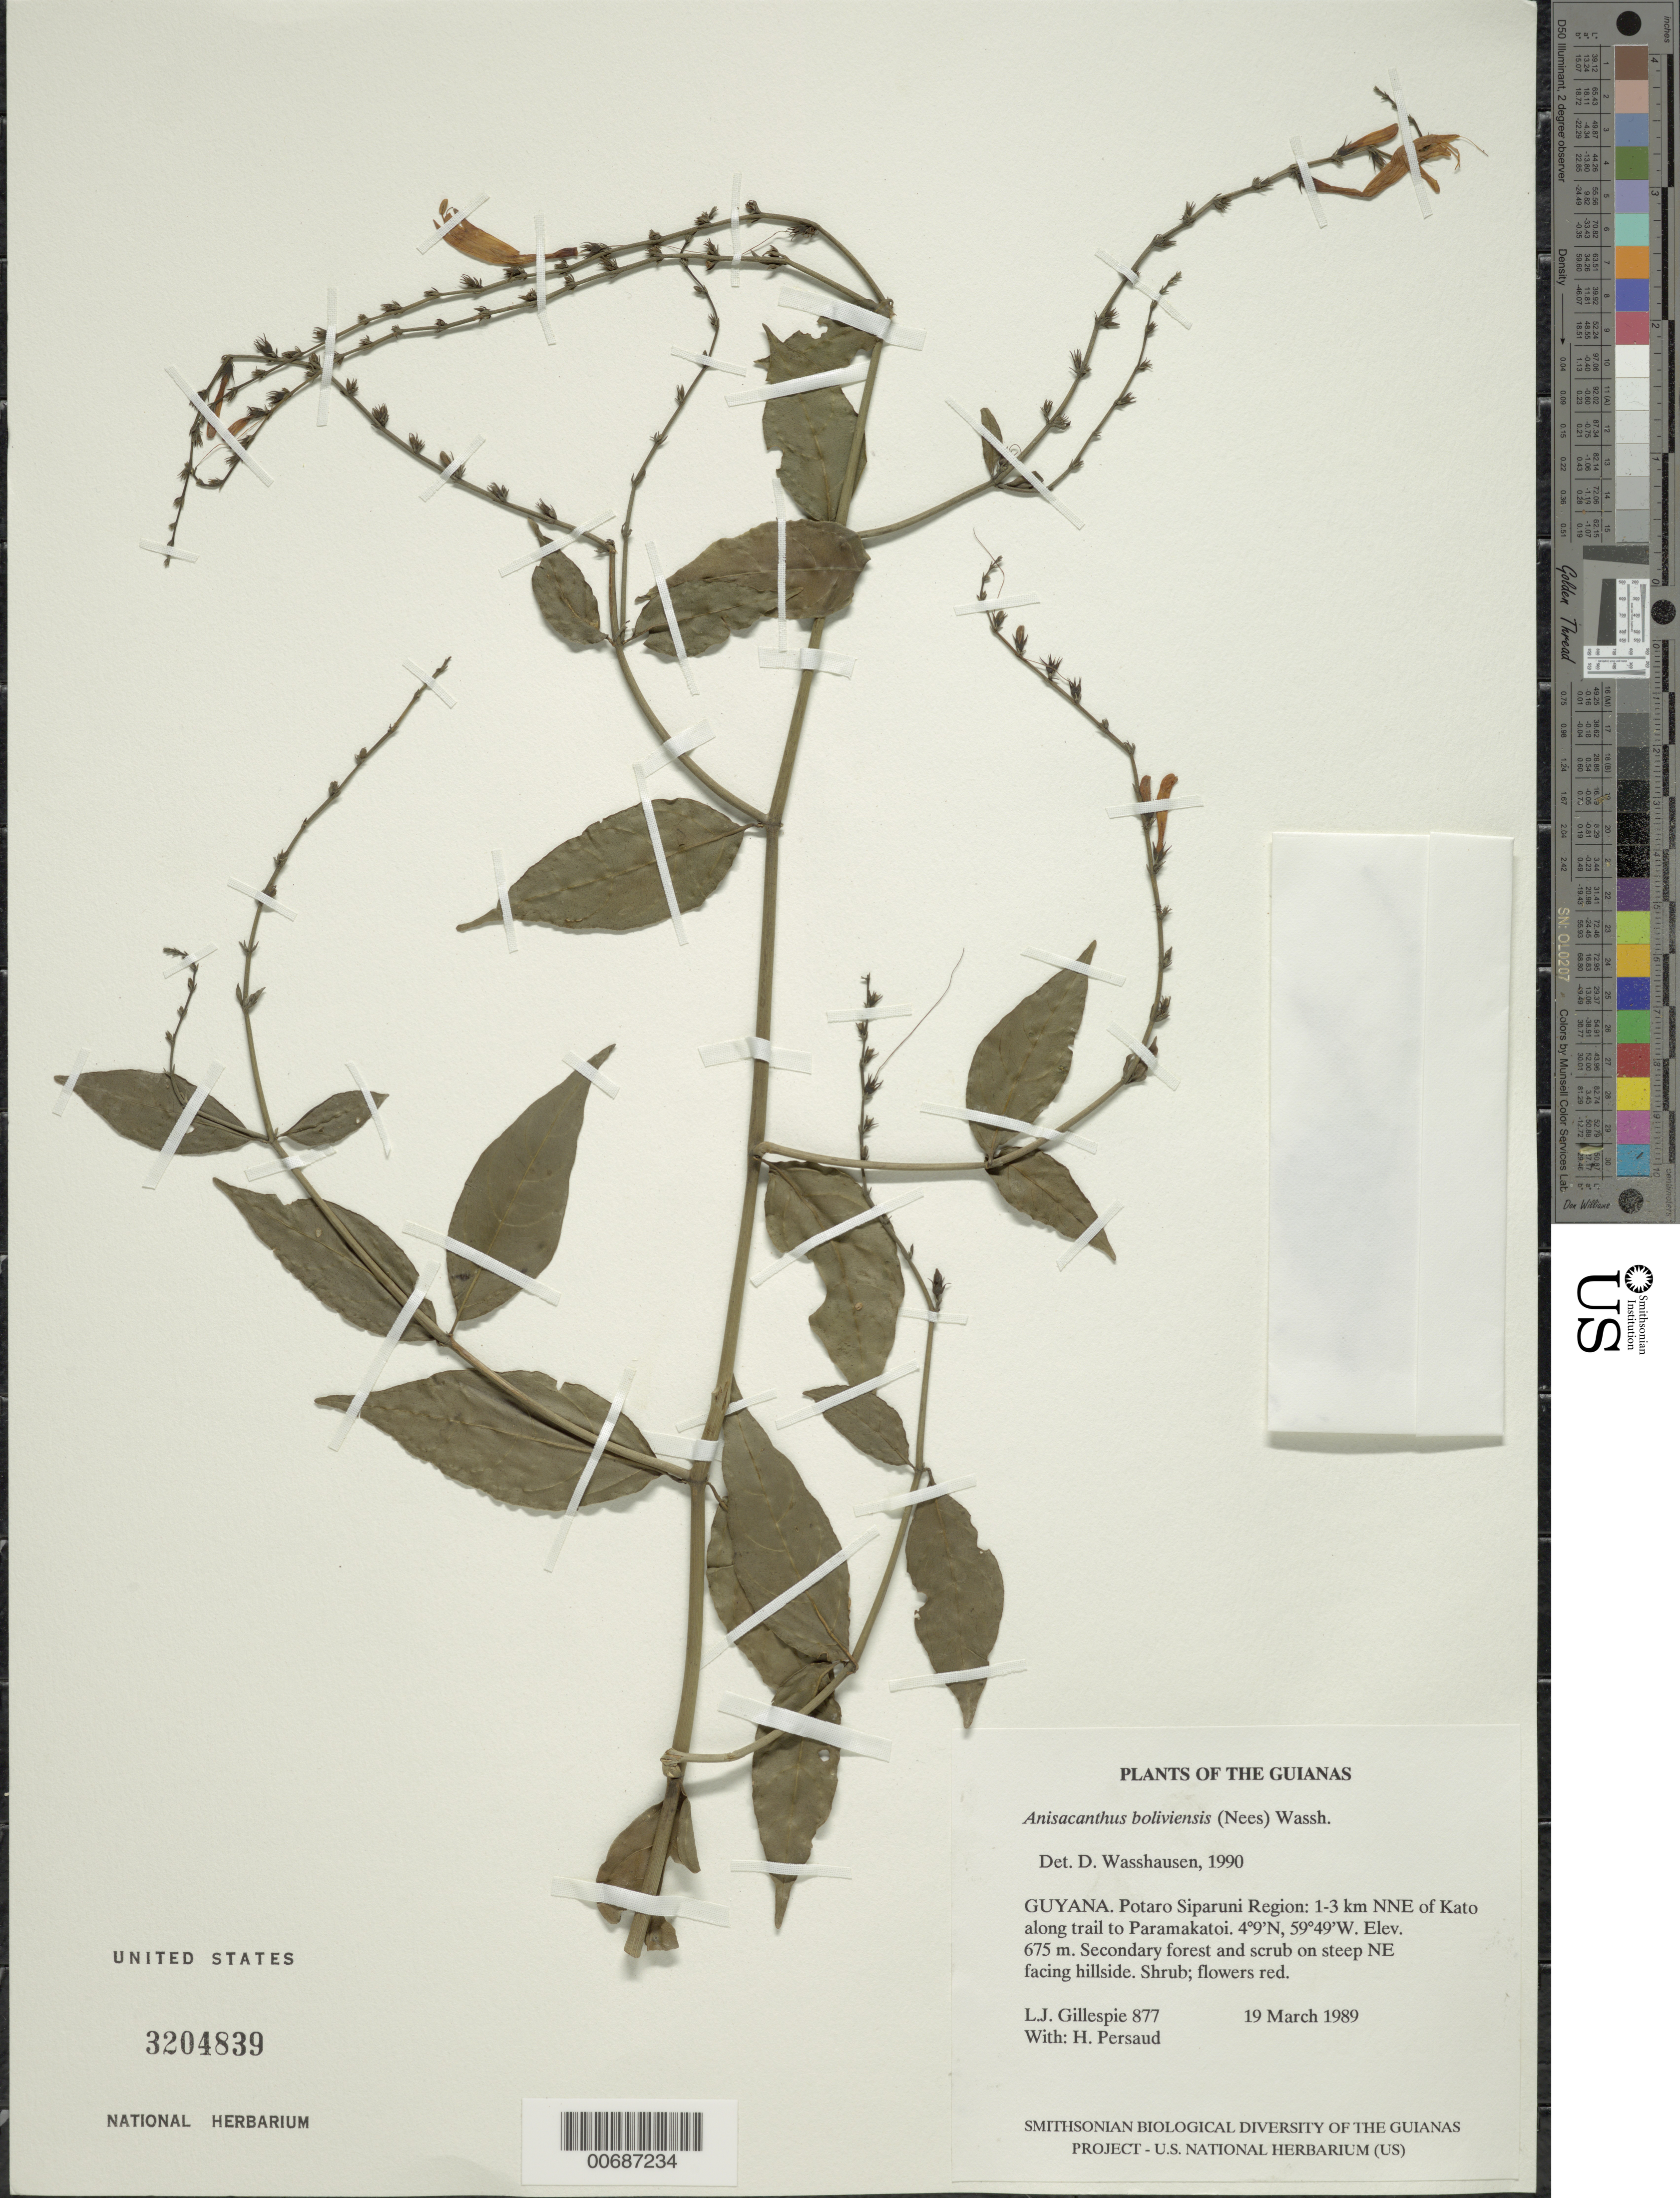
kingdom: Plantae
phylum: Tracheophyta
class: Magnoliopsida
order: Lamiales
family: Acanthaceae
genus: Anisacanthus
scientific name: Anisacanthus secundus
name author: Leonard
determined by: Wasshausen, Dieter C., (BOT), Smithsonian Institution - National Museum of Natural History (UNITED STATES)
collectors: L. J. Gillespie & H. Persaud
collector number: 877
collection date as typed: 19 March 1989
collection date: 1989-03-19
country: Guyana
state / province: Potaro-Siparuni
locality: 1-3 km NNE of Kato along trail to Paramakatoi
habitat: Secondary forest and scrub on steep NE facing hillside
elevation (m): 675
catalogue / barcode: US 3204839